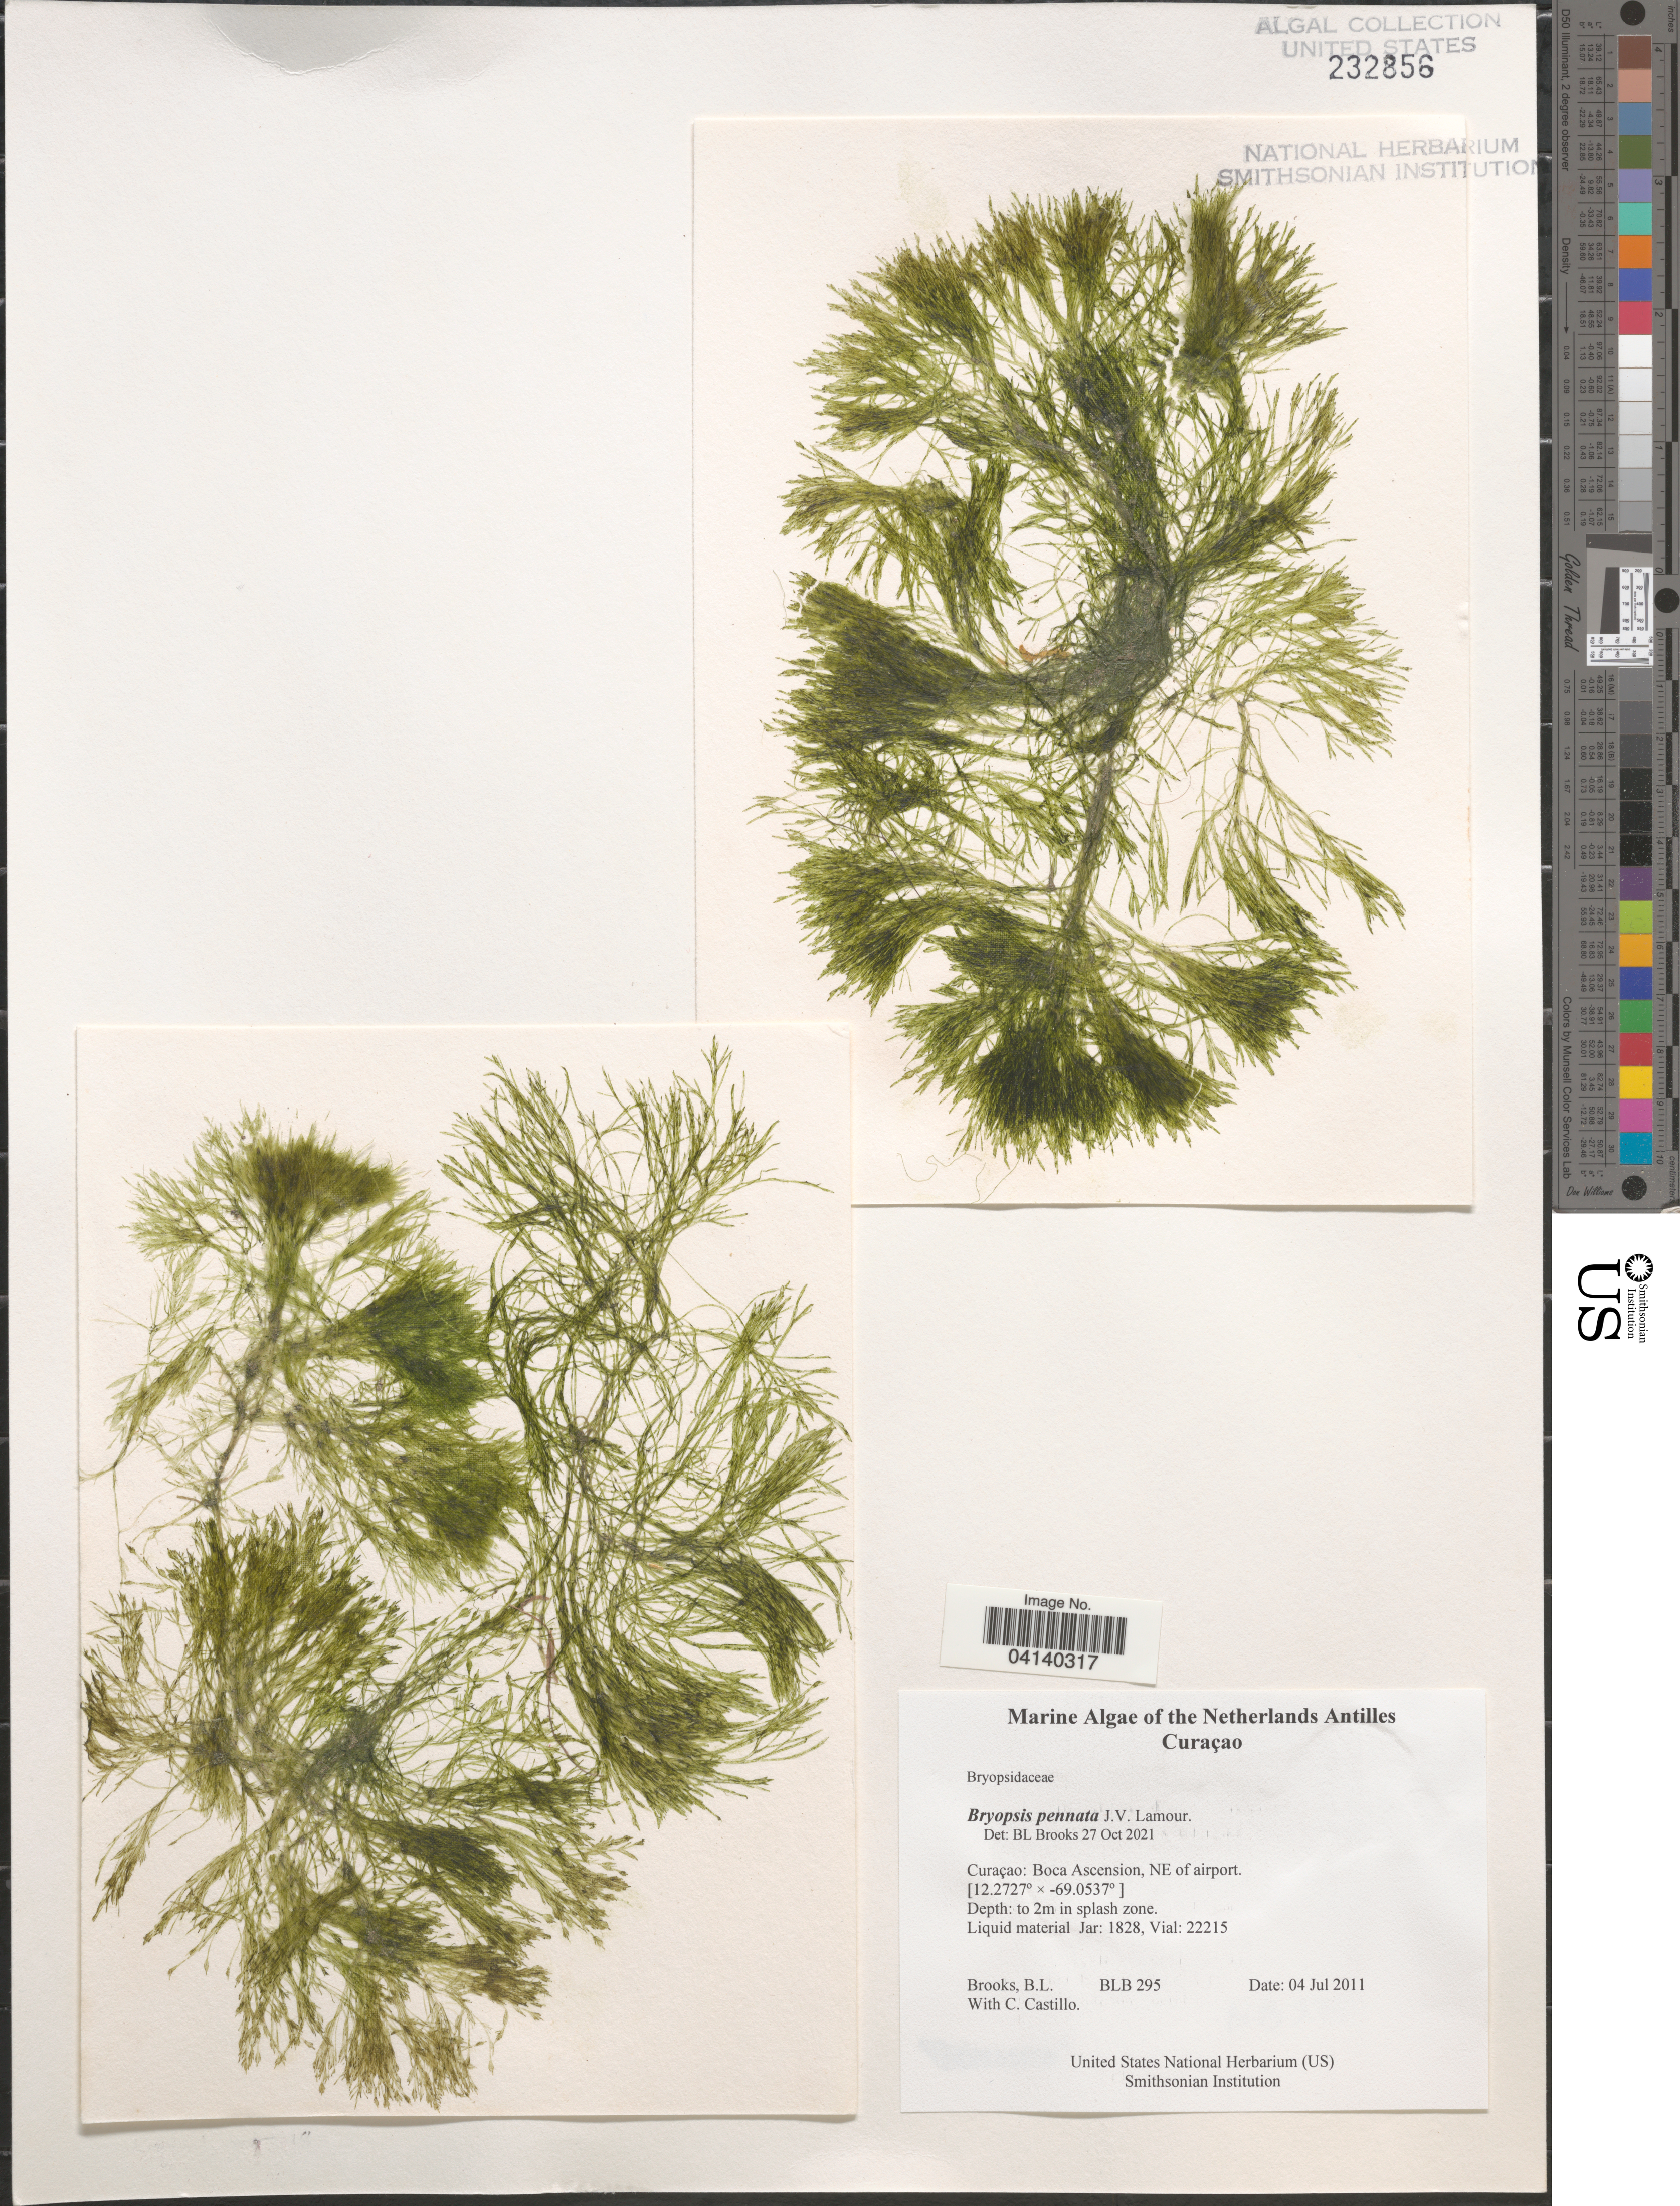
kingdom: Plantae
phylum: Chlorophyta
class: Ulvophyceae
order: Bryopsidales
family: Bryopsidaceae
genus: Bryopsis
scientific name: Bryopsis pennata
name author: J.V.Lamouroux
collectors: B. Brooks & C. Castillo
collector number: BLB295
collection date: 2011-07-04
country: Curaçao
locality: Netherlands Antilles. Boca Ascension, NE of airport.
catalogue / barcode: US 232856